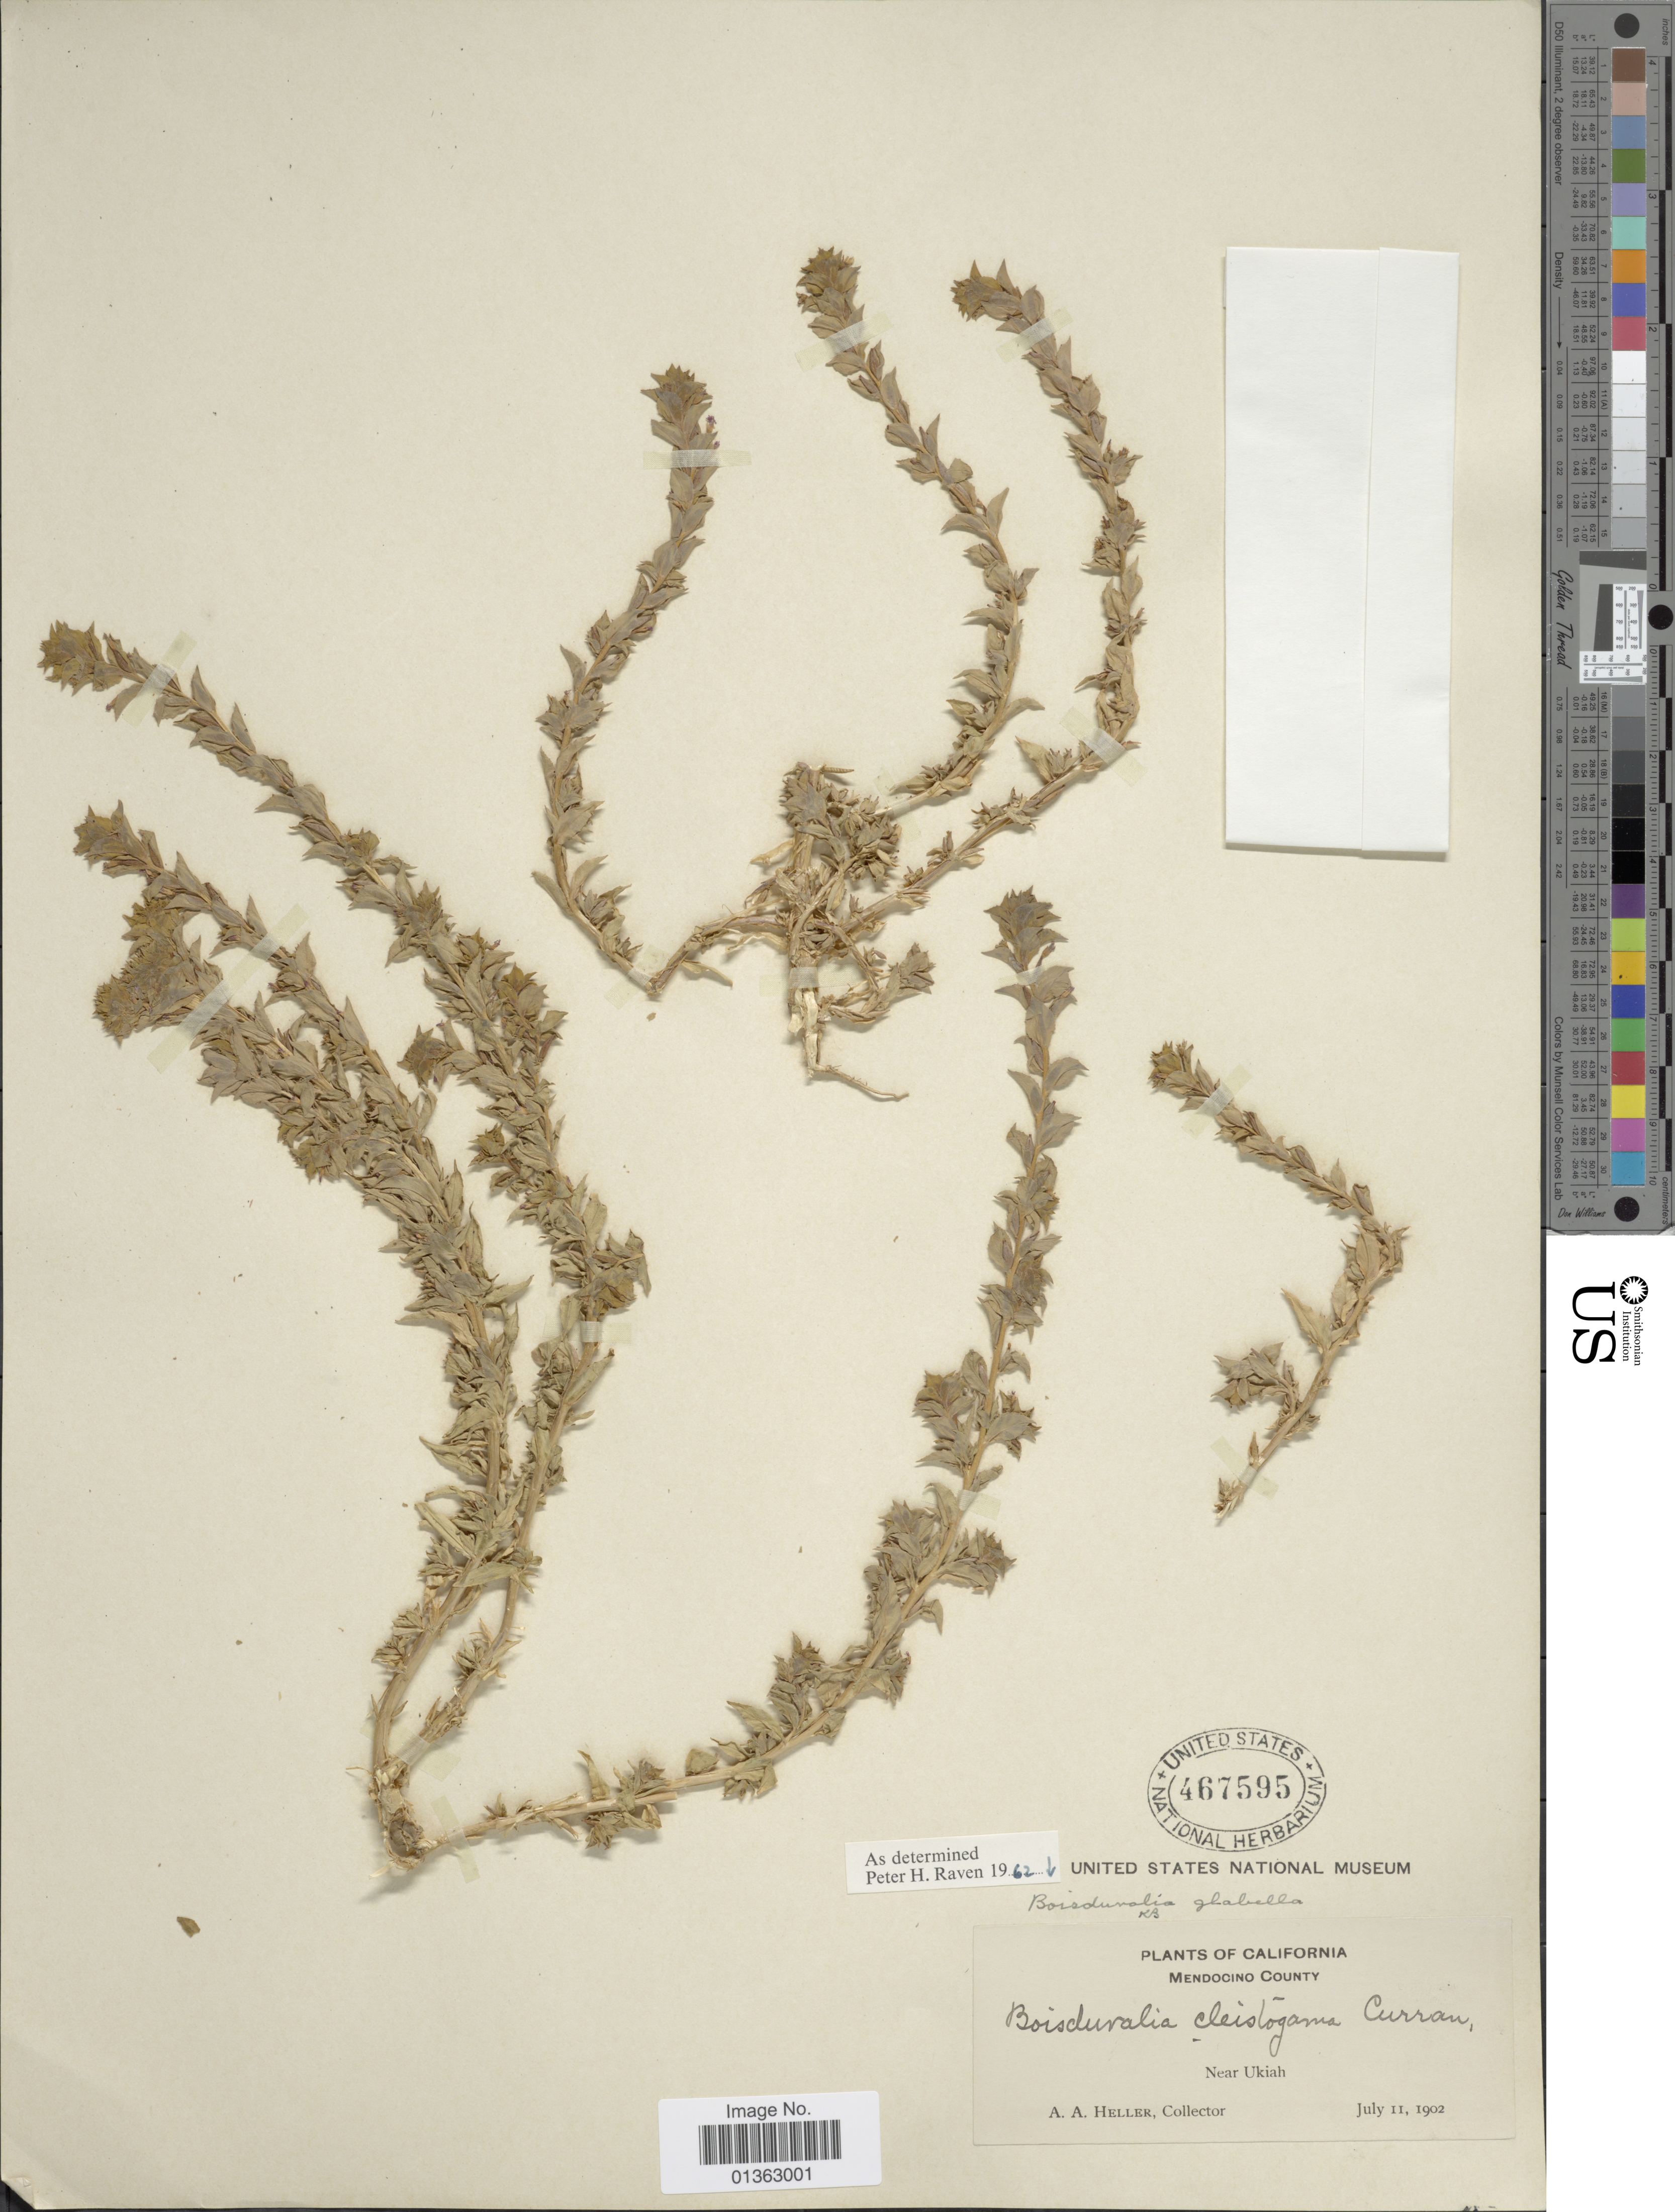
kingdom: Plantae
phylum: Tracheophyta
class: Magnoliopsida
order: Myrtales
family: Onagraceae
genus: Epilobium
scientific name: Epilobium campestre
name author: (Jeps.) Hoch & W.L. Wagner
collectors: A. A. Heller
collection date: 1902-07-11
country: United States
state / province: California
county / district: Mendocino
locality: Mendocino County. Near Ukiah.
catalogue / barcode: US 467595